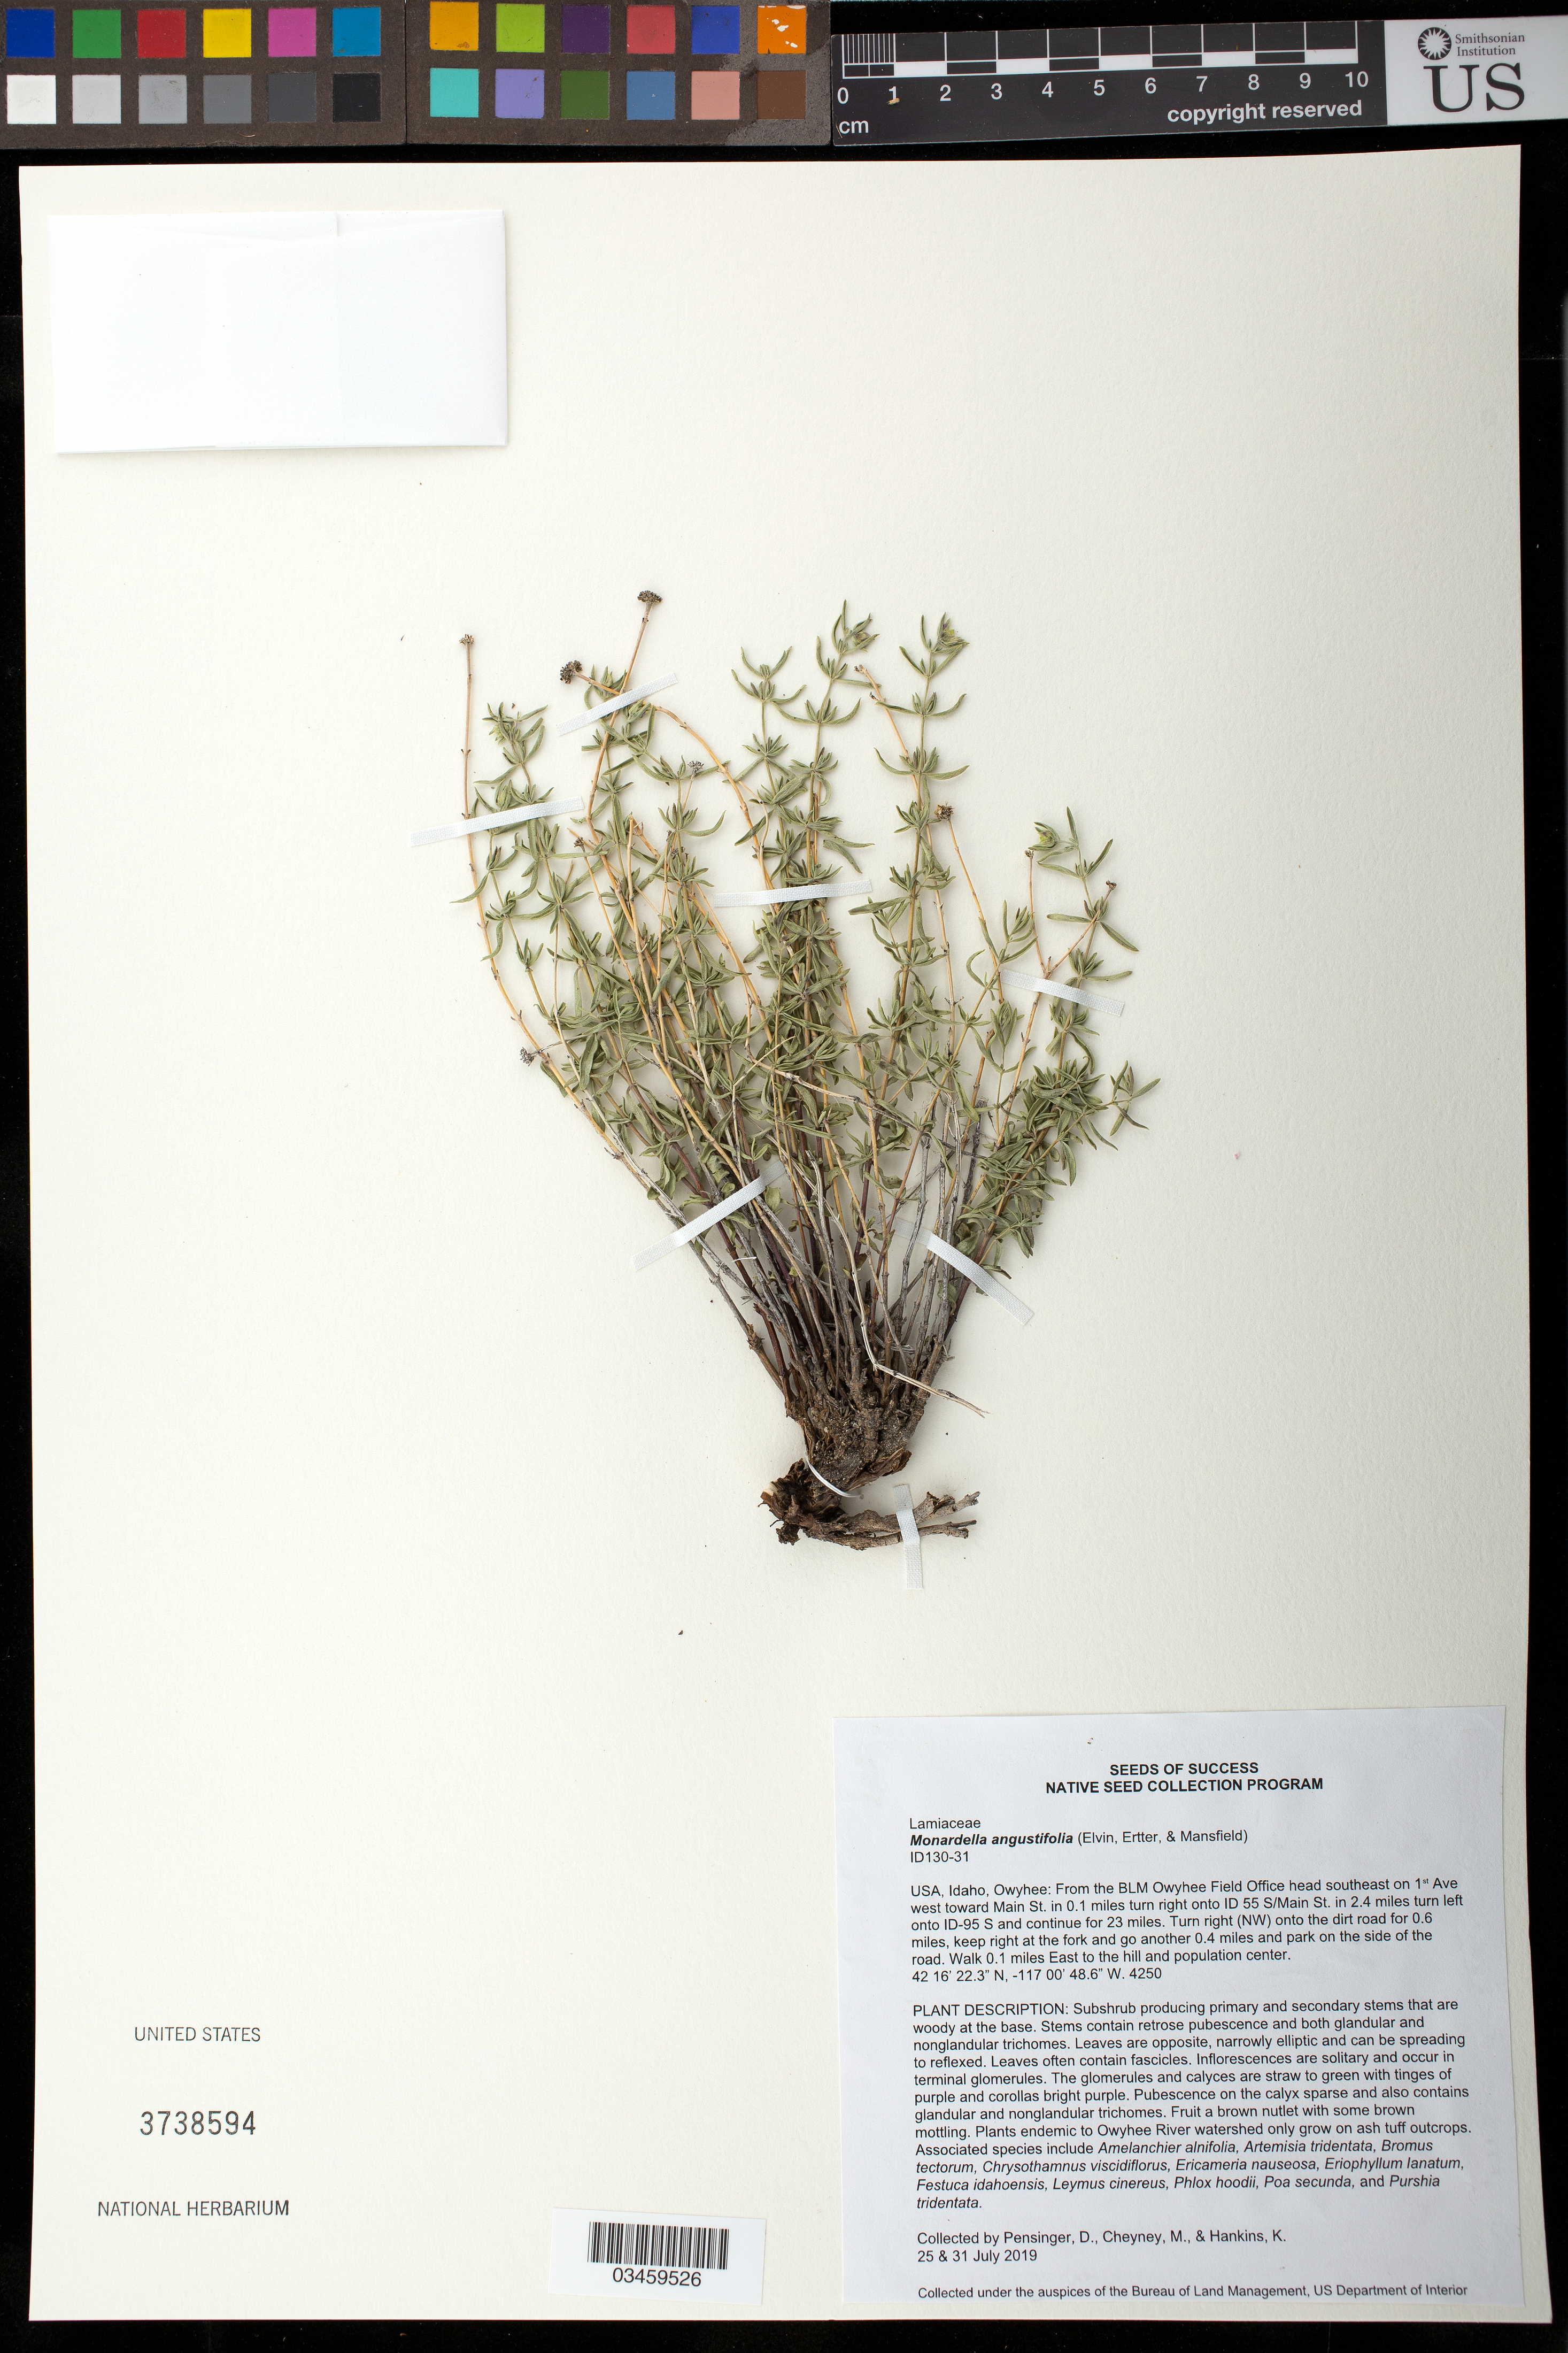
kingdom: Plantae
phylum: Tracheophyta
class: Magnoliopsida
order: Lamiales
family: Lamiaceae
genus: Monardella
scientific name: Monardella angustifolia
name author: Elvin et al.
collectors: D. Pensinger, M. Cheyne & K. Hankins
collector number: ID130-31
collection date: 2019-07-25,2019-07-31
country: United States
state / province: Idaho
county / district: Owyhee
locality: From the BLM Owyhee Field Office head SE on 1-st Ave W toward Main St in 0.1 mi. turn right onto ID 55S/Main St in 2.4 mi turn left onto ID-95S for 23 mi, turn NW/right onto dirt road for 0.6 mi, keep right for another 0.4 mi, walk 0.1 mi E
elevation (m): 1378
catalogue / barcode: US 3738594